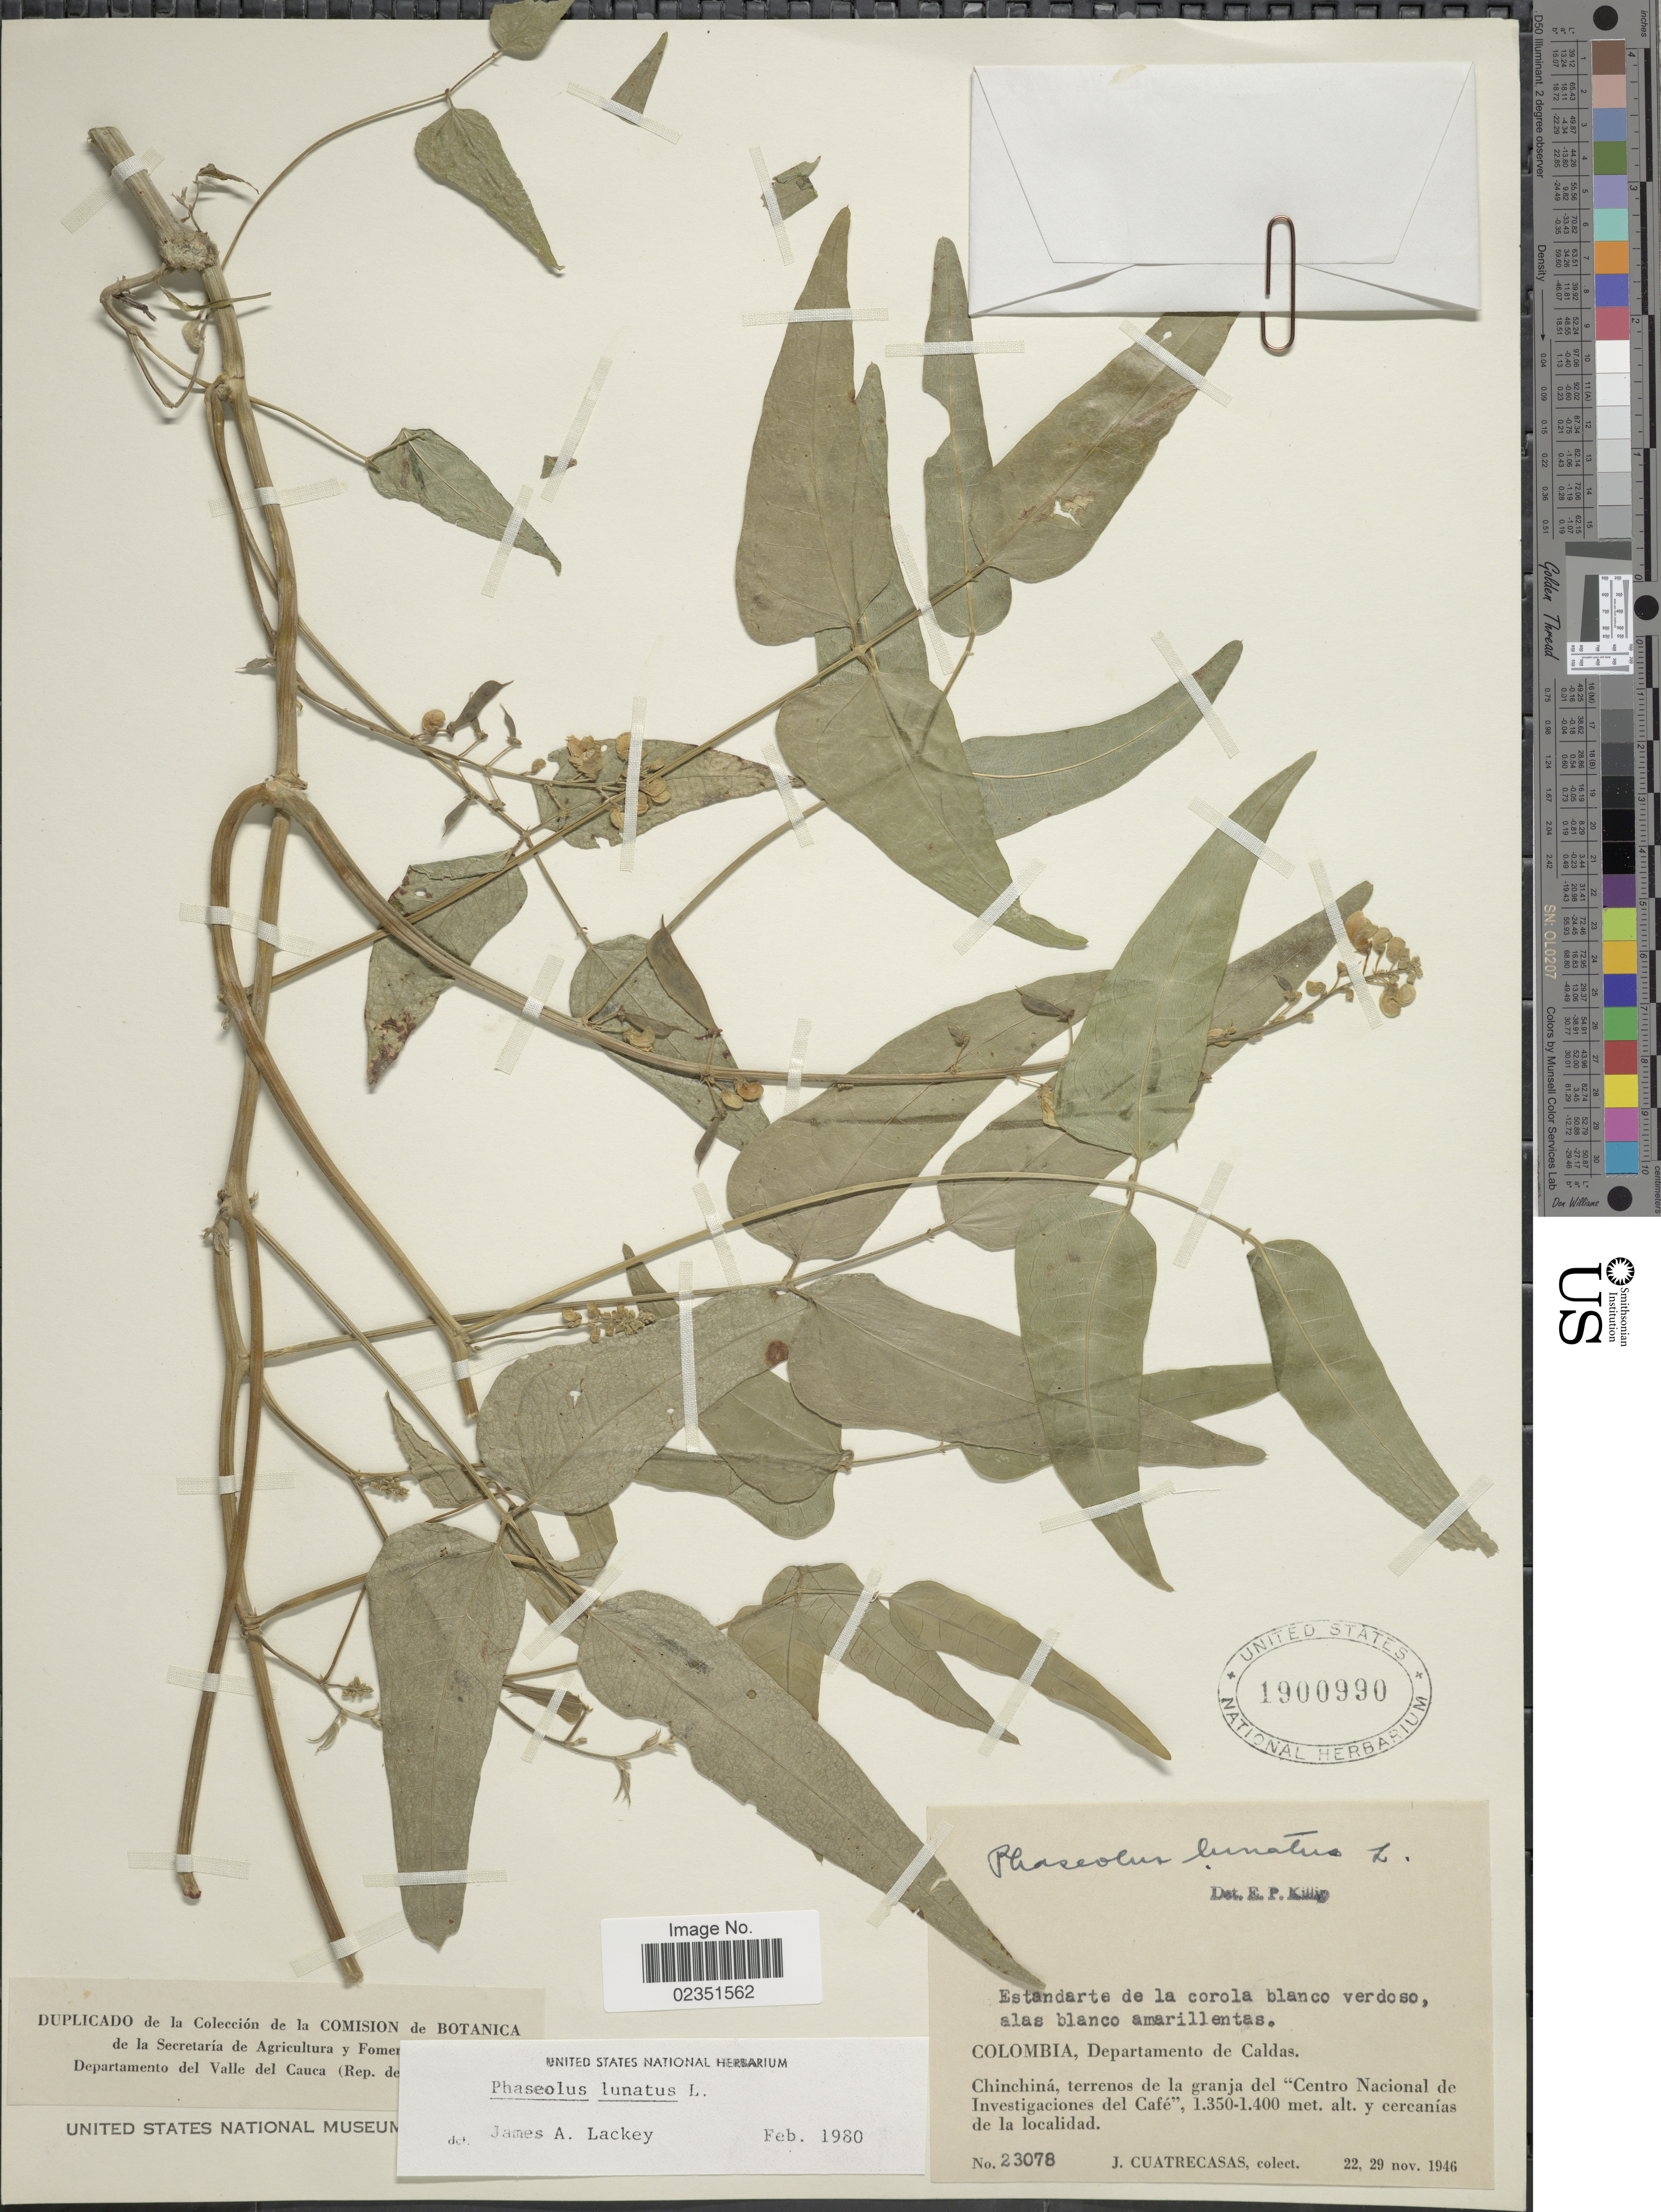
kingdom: Plantae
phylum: Tracheophyta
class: Magnoliopsida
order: Fabales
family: Fabaceae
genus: Phaseolus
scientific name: Phaseolus lunatus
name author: L.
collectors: J. Cuatrecasas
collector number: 23078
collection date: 1946-11-22/1946-11-29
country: Colombia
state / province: Caldas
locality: Departamento de Caldas. Chinchina, terrenos de la granja del "Centro Nacional de Investigaciones del Cafe"y cercanias de la localidad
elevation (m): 1350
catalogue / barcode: US 1900990